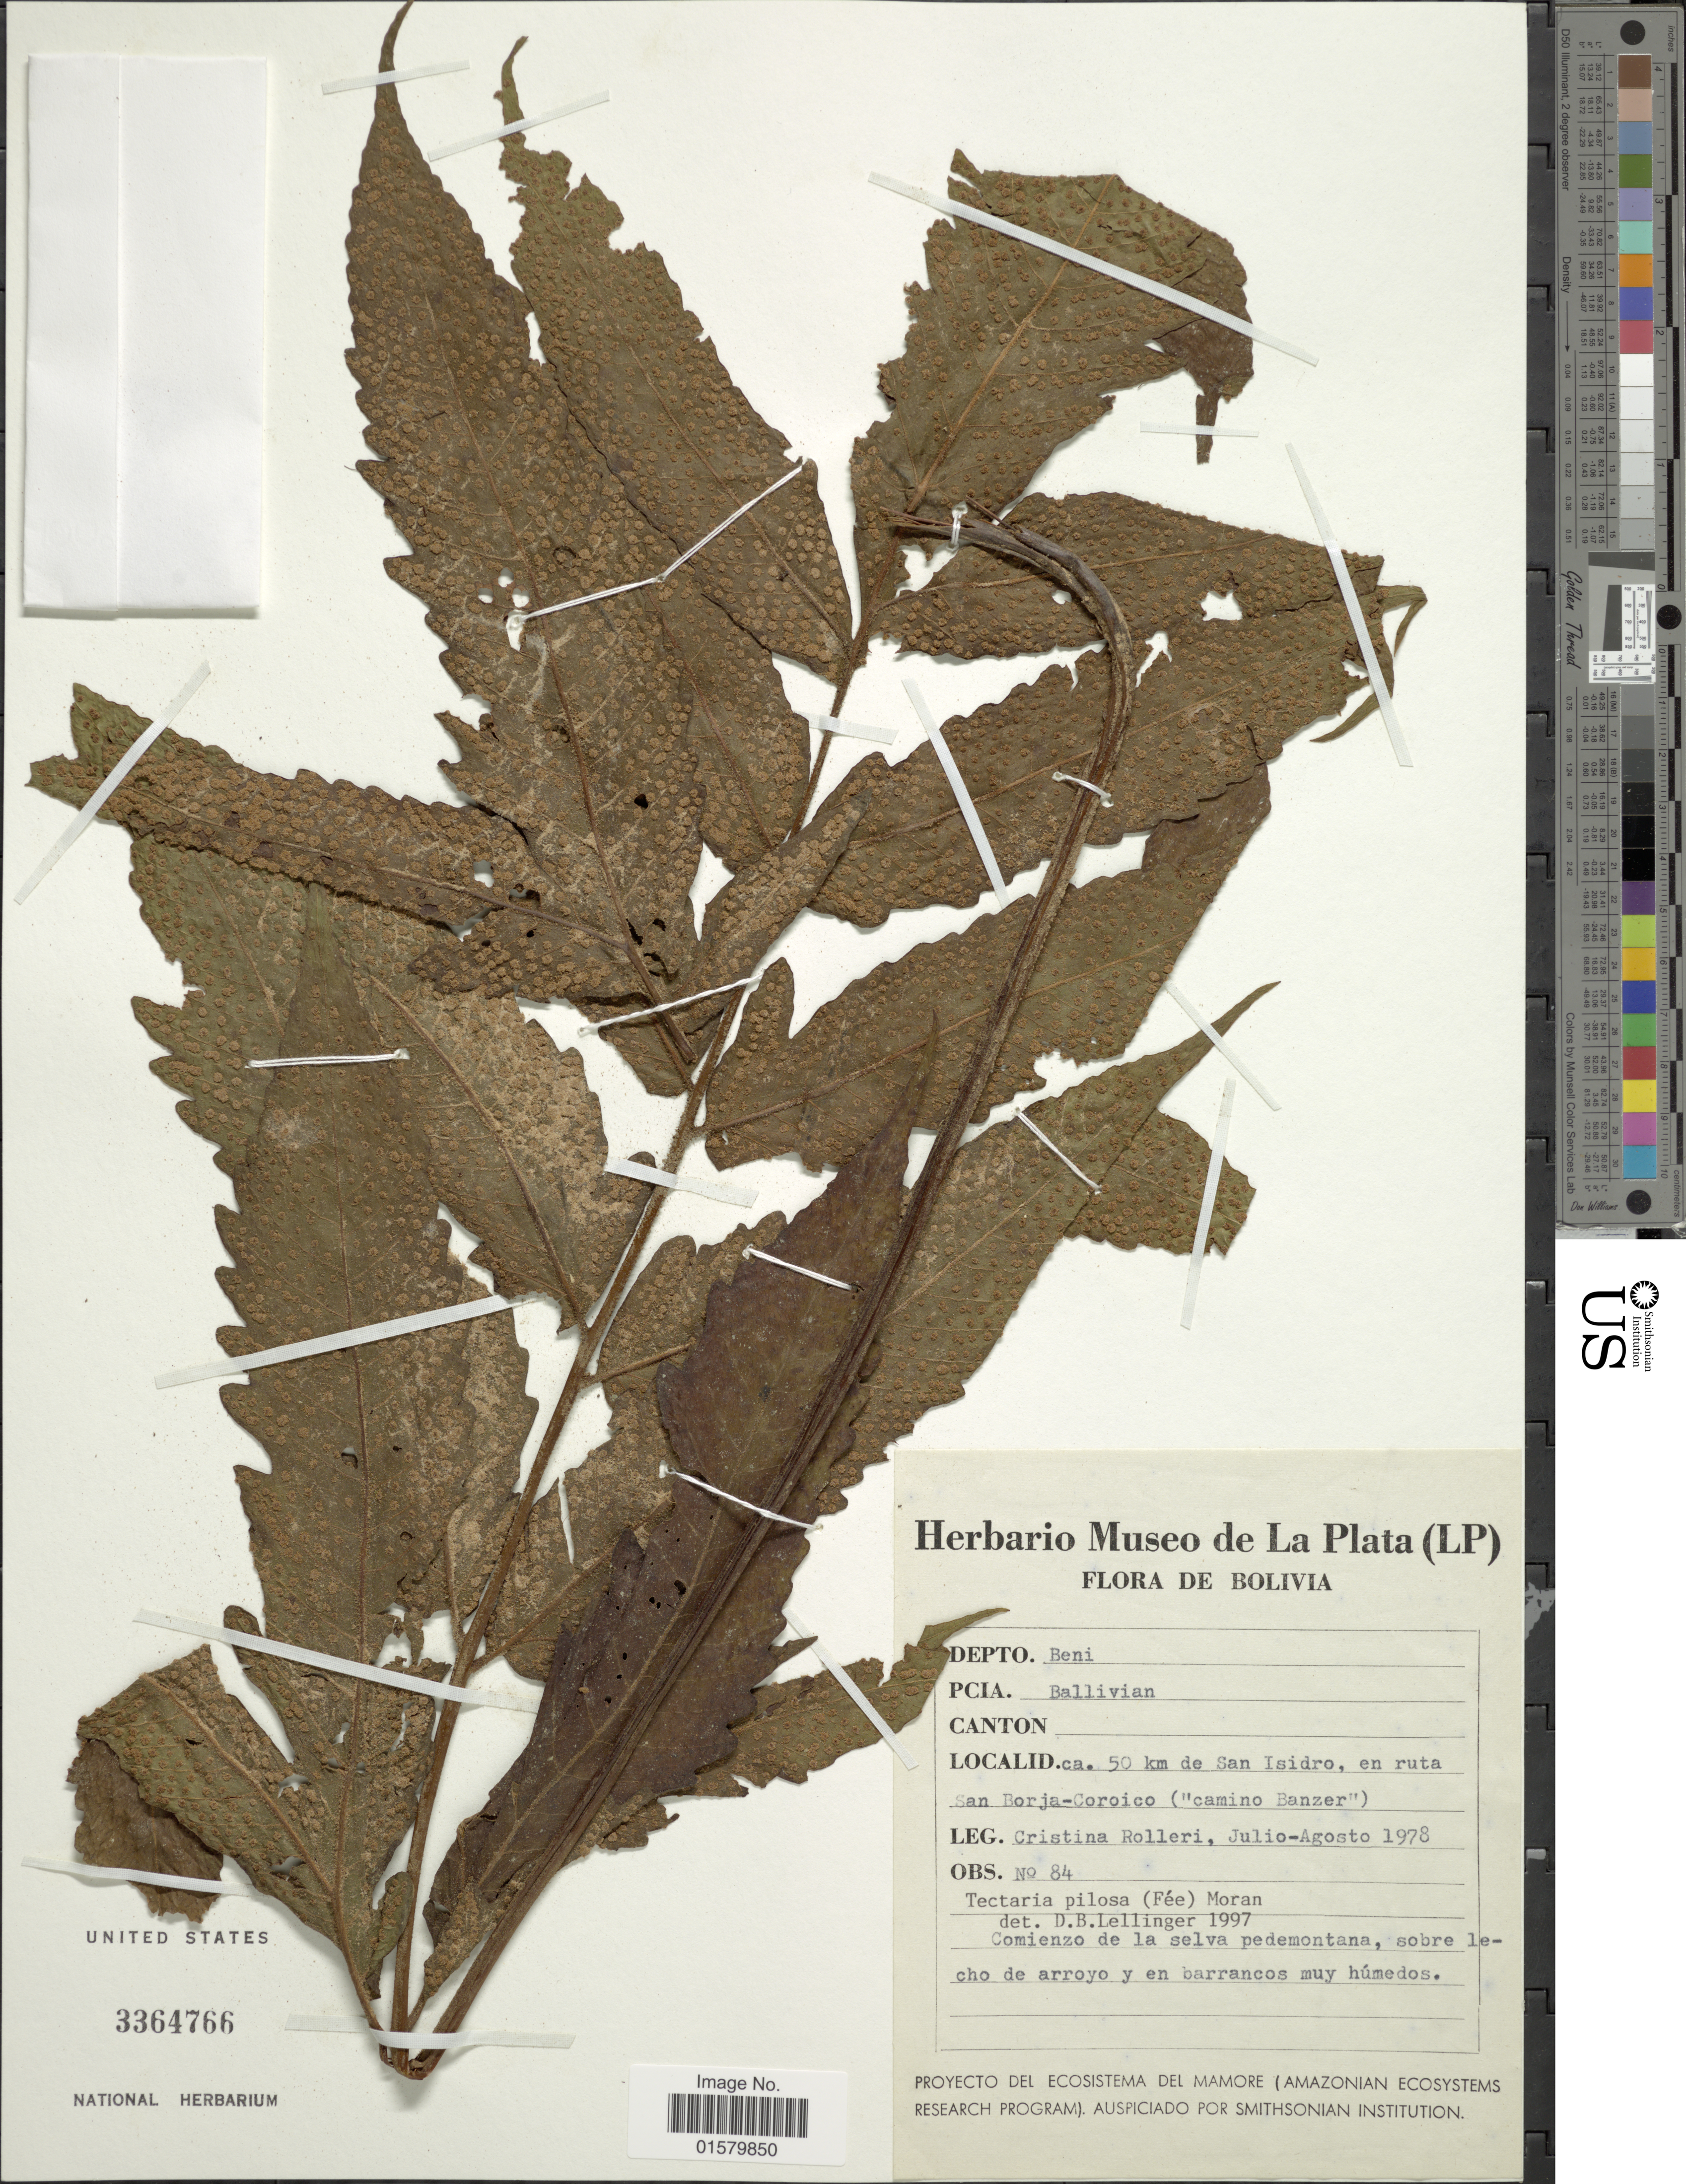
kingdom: Plantae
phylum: Tracheophyta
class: Polypodiopsida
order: Polypodiales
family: Tectariaceae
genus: Tectaria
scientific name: Tectaria pilosa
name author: (Fée) Maxon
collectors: C. Rolleri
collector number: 84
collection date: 1978-07/1978-08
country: Bolivia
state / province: Beni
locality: Depto. Beni, Pcia. Ballivian, ca 50 km de San Isidro, en ruta San Borja-Coroico ("camino Banzer")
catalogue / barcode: US 3364766